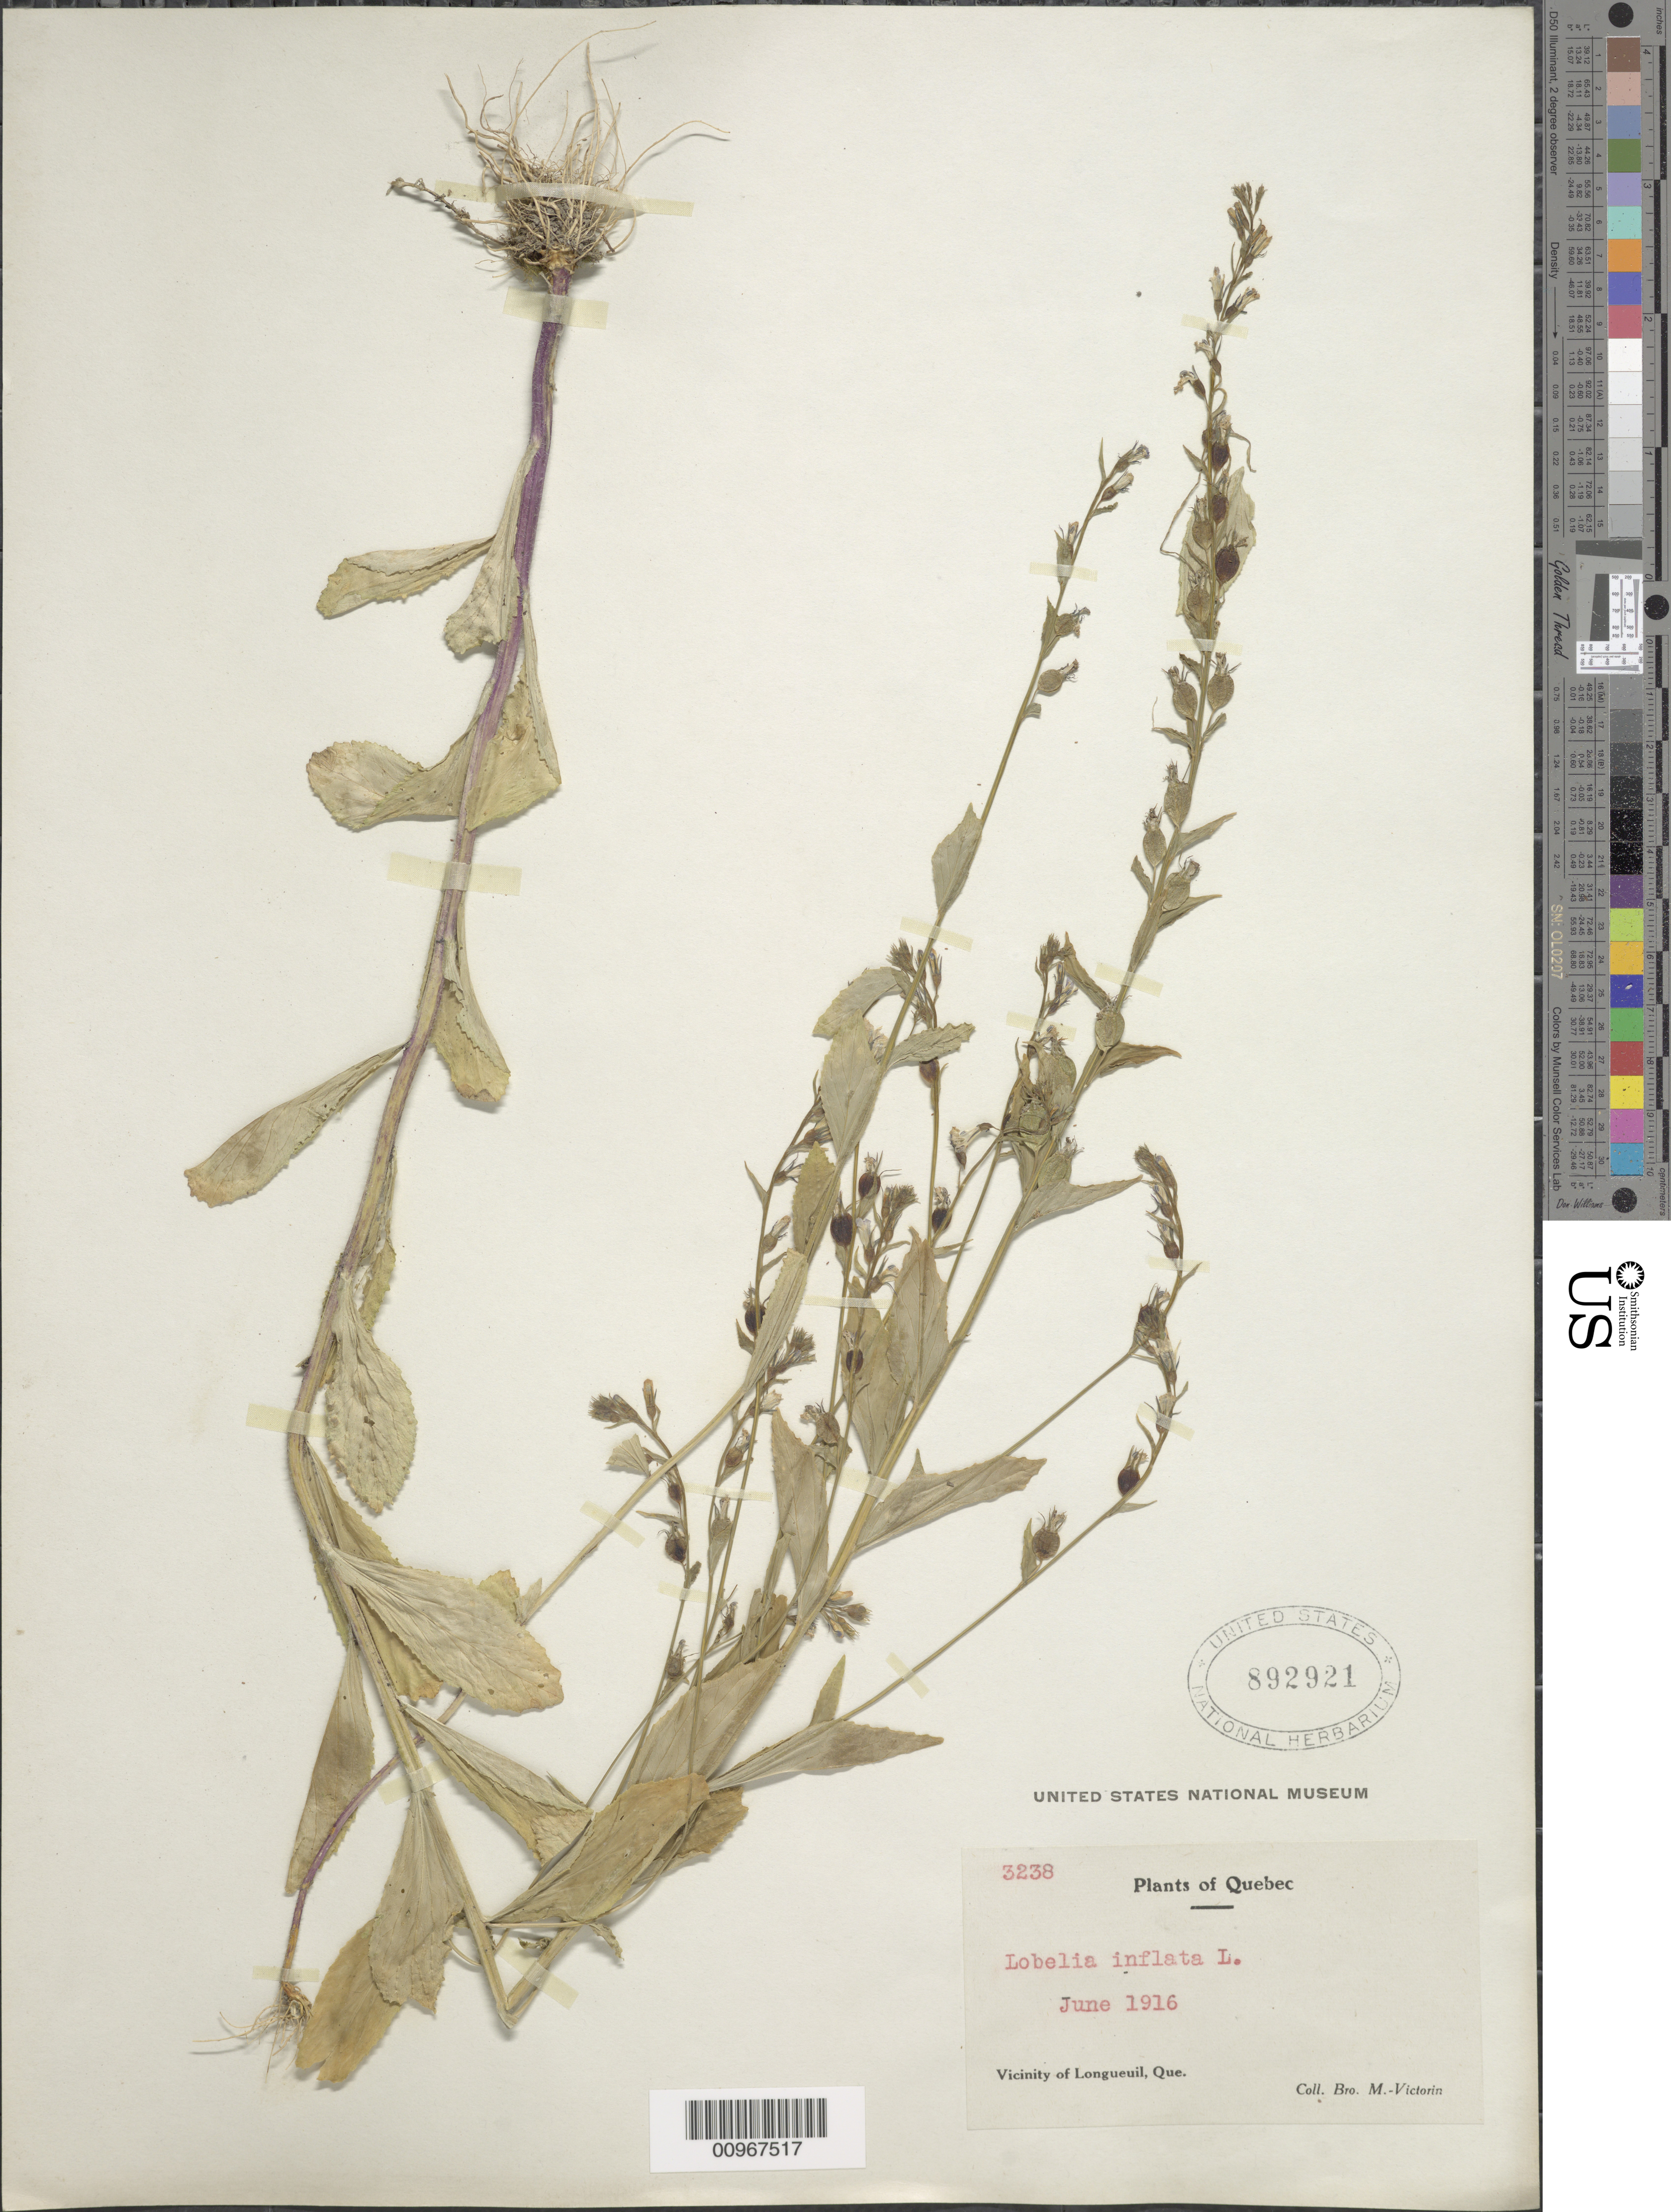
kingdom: Plantae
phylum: Tracheophyta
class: Magnoliopsida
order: Asterales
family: Campanulaceae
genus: Lobelia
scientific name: Lobelia inflata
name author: L.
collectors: -. Marie-Victorin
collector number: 3238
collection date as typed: June 1916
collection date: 1916-06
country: Canada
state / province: Quebec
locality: Longueuil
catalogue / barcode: US 892921